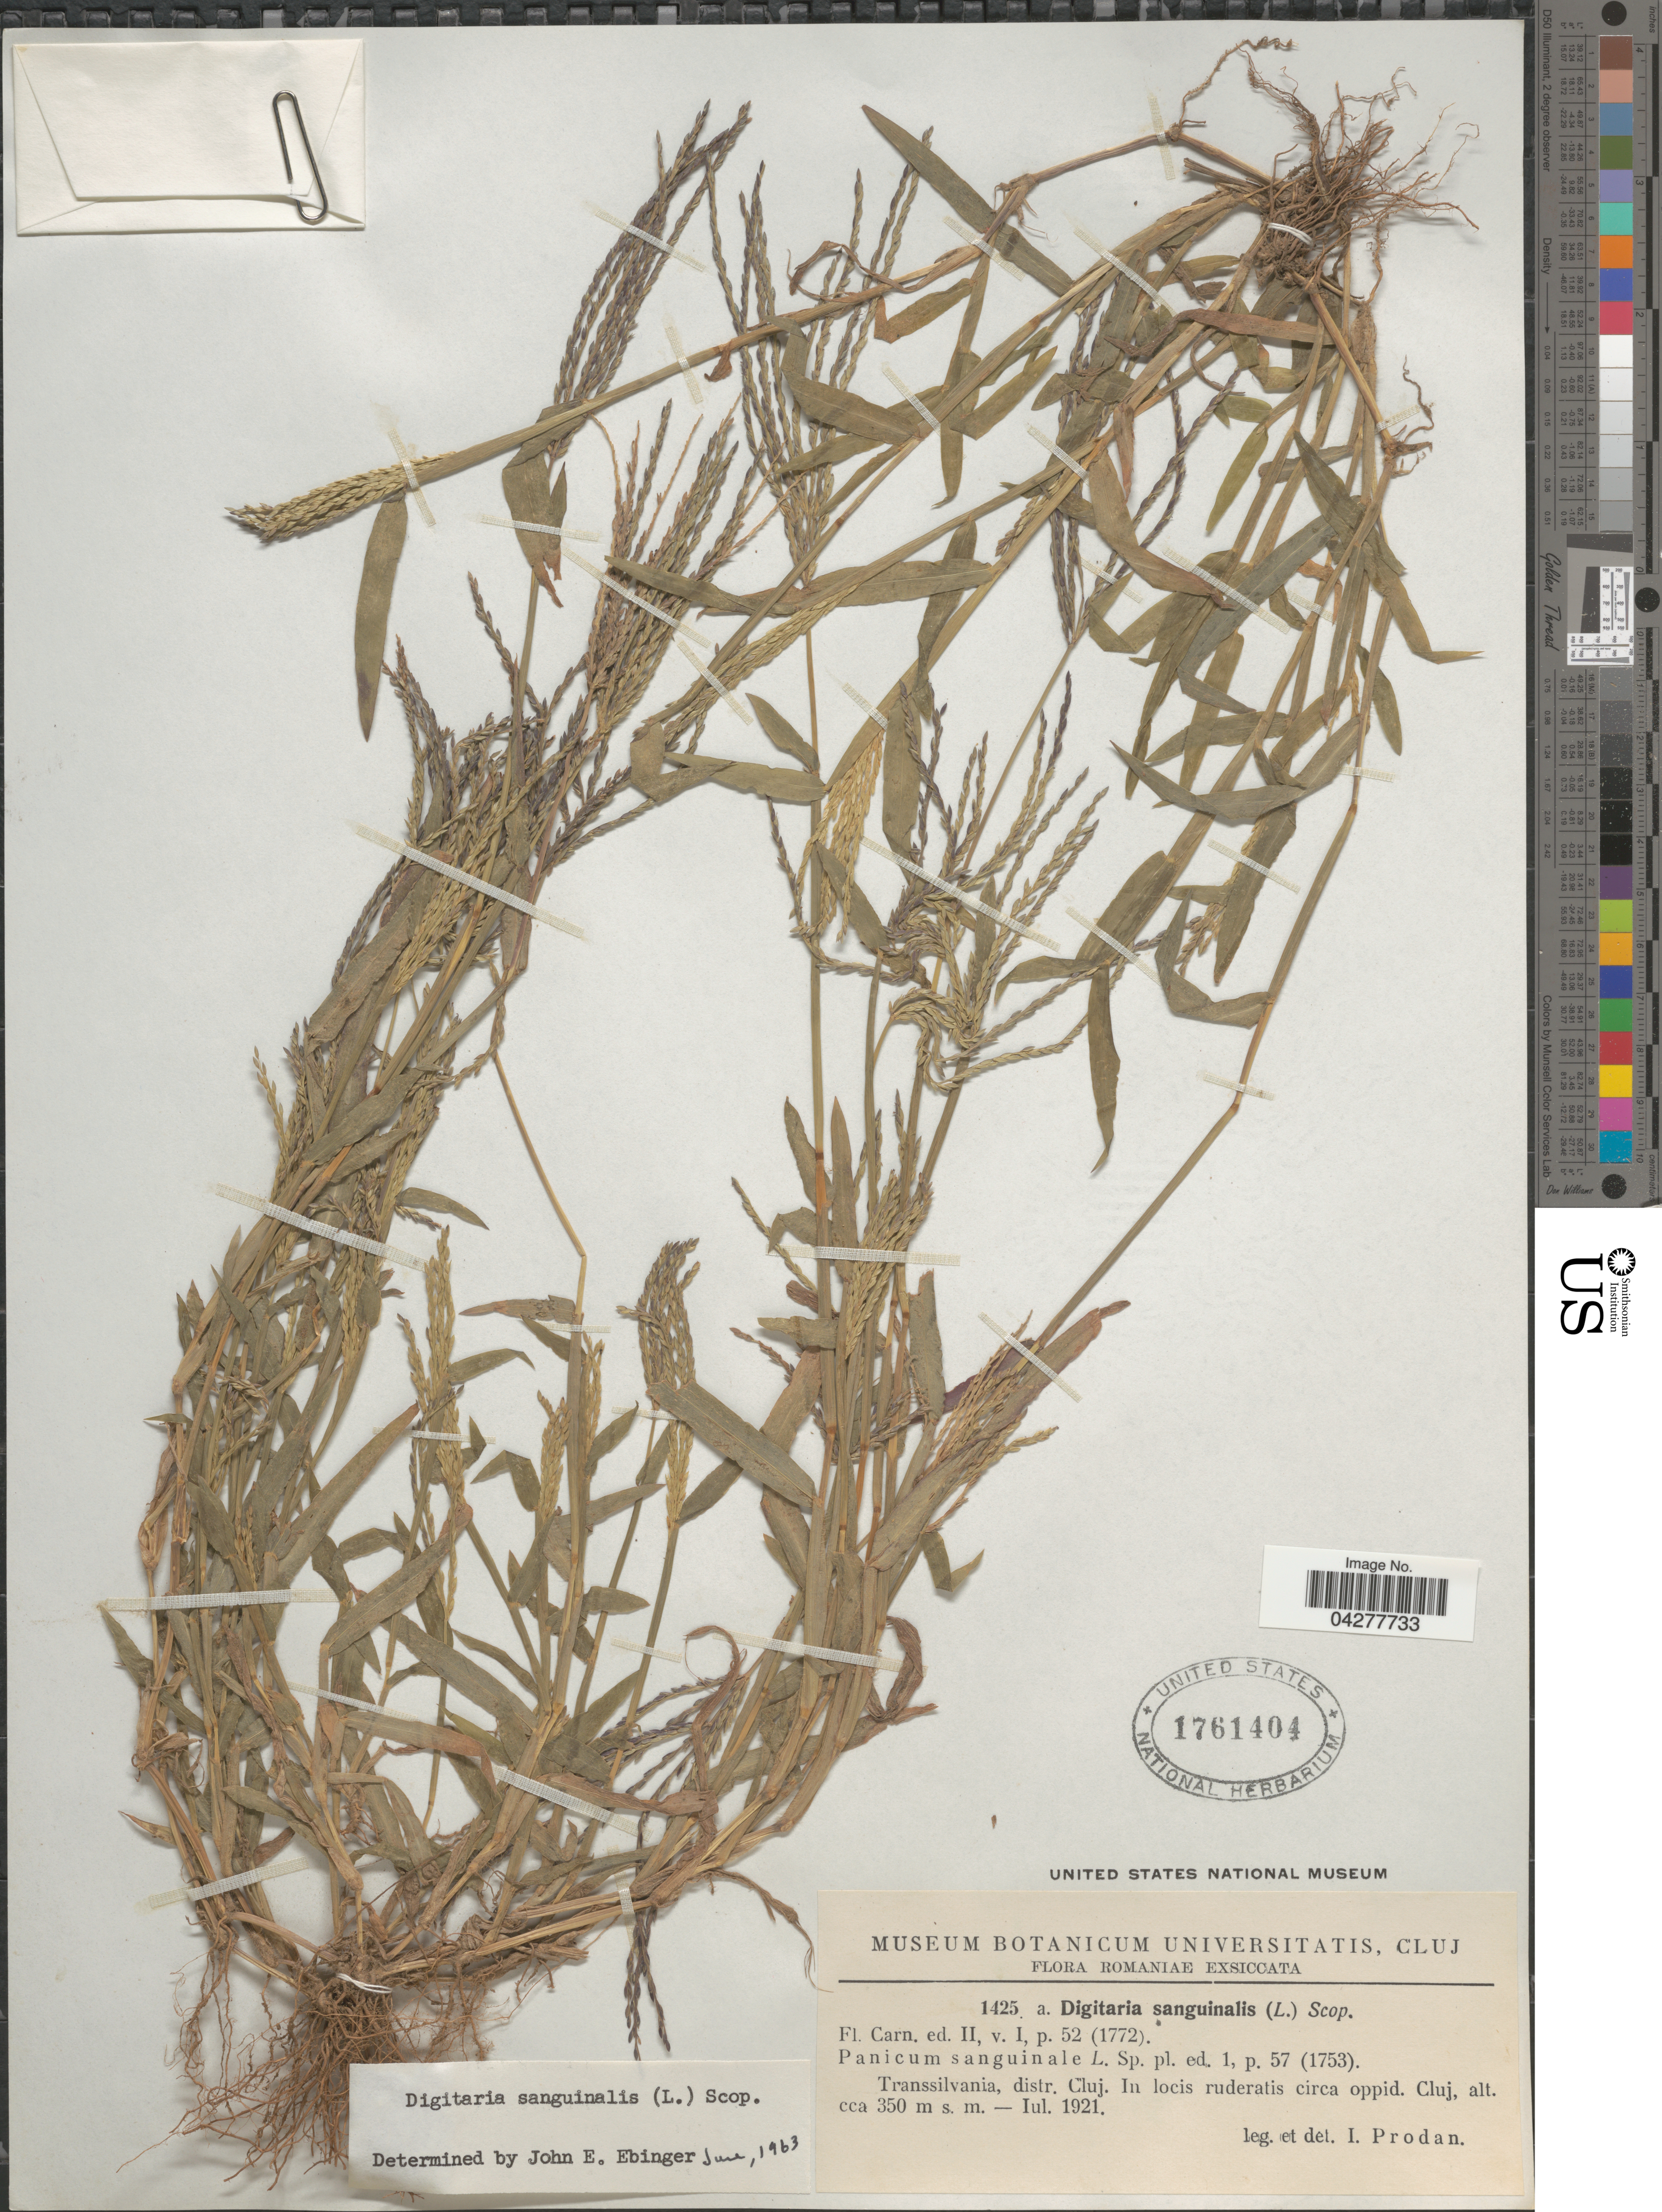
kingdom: Plantae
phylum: Tracheophyta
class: Liliopsida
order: Poales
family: Poaceae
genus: Digitaria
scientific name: Digitaria sanguinalis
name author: (L.) Scop.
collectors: I. Prodán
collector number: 1425a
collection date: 1921-07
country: Romania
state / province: Cluj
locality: Romaniae. Transsilvania, distr Cluj. In locis ruderatis circa oppid. Cluj.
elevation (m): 350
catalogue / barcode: US 1761404